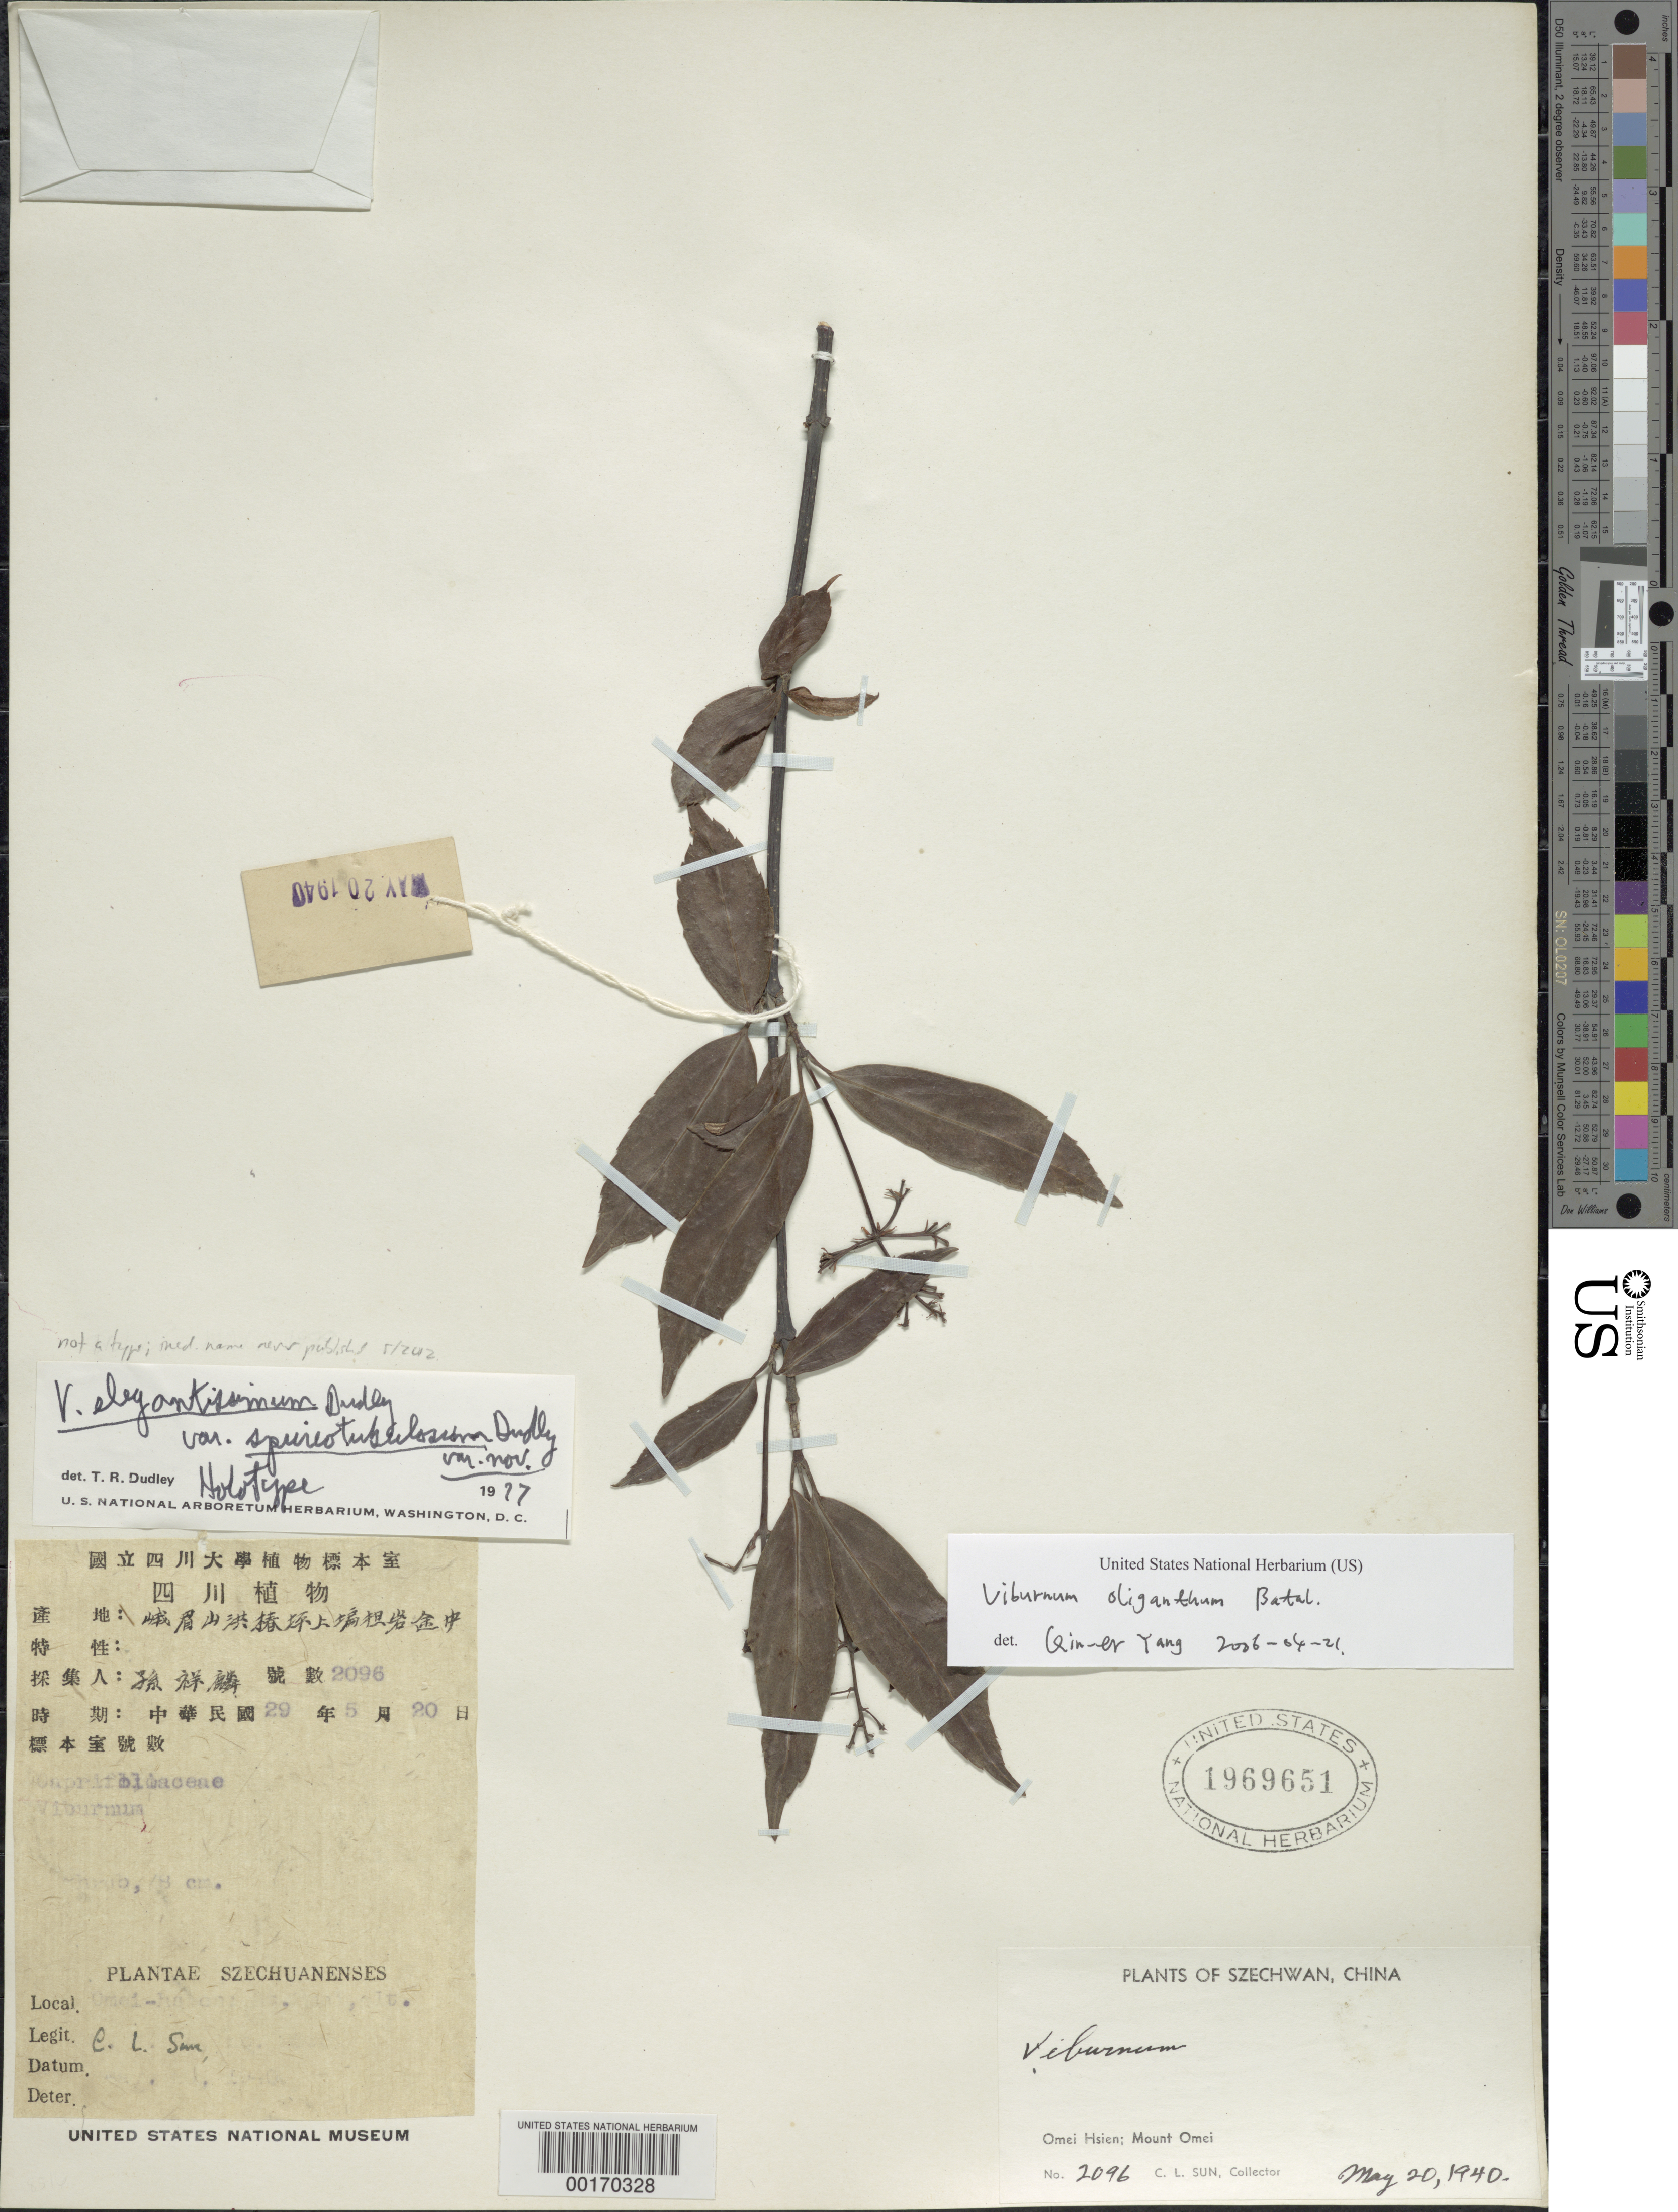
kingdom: Plantae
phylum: Tracheophyta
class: Magnoliopsida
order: Dipsacales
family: Viburnaceae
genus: Viburnum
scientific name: Viburnum sp.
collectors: C. Sun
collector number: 2096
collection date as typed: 20 May 1940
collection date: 1940-05-20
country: China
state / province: Sichuan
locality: Omei hsien, mount omei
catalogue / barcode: US 1969651